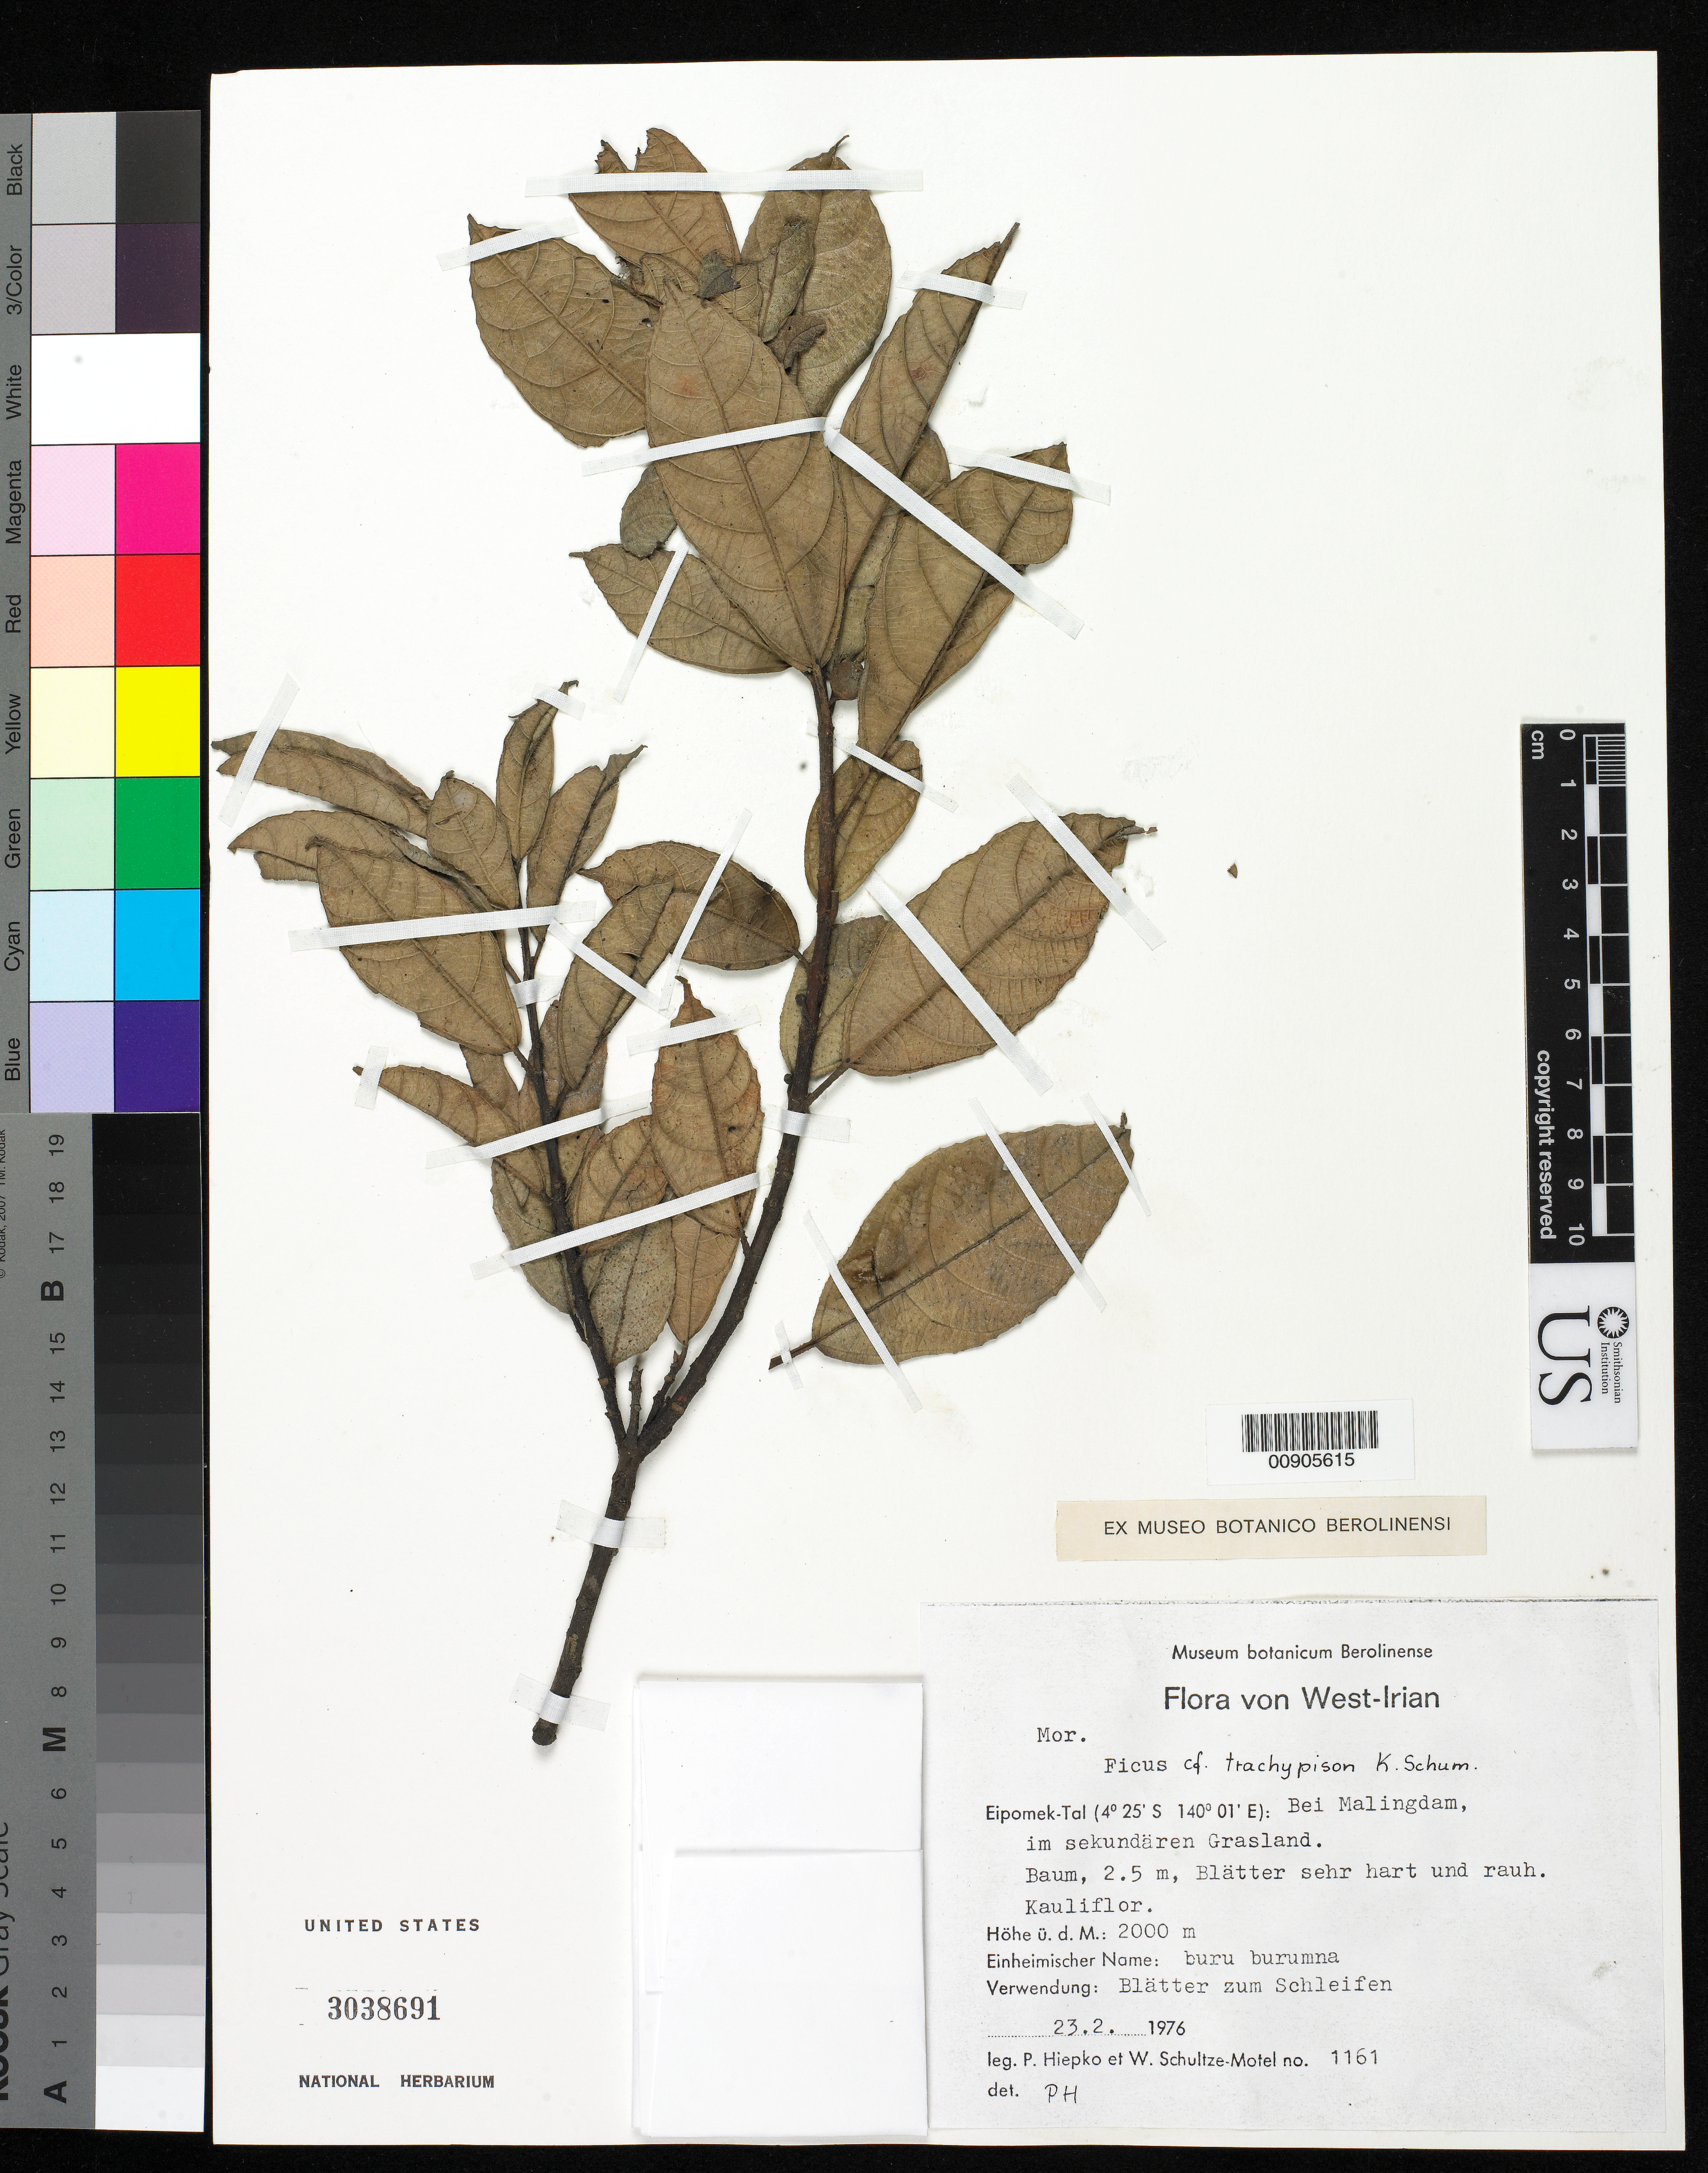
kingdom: Plantae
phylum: Tracheophyta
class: Magnoliopsida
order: Rosales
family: Moraceae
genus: Ficus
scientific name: Ficus trachypison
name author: K. Schum. & Lauterb.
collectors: P. H. Hiepko & W. Schultze-Motel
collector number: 1161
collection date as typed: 23 Feb 1976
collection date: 1976-02-23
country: Papua New Guinea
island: New Guinea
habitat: Grasland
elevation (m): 2000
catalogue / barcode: US 3038691